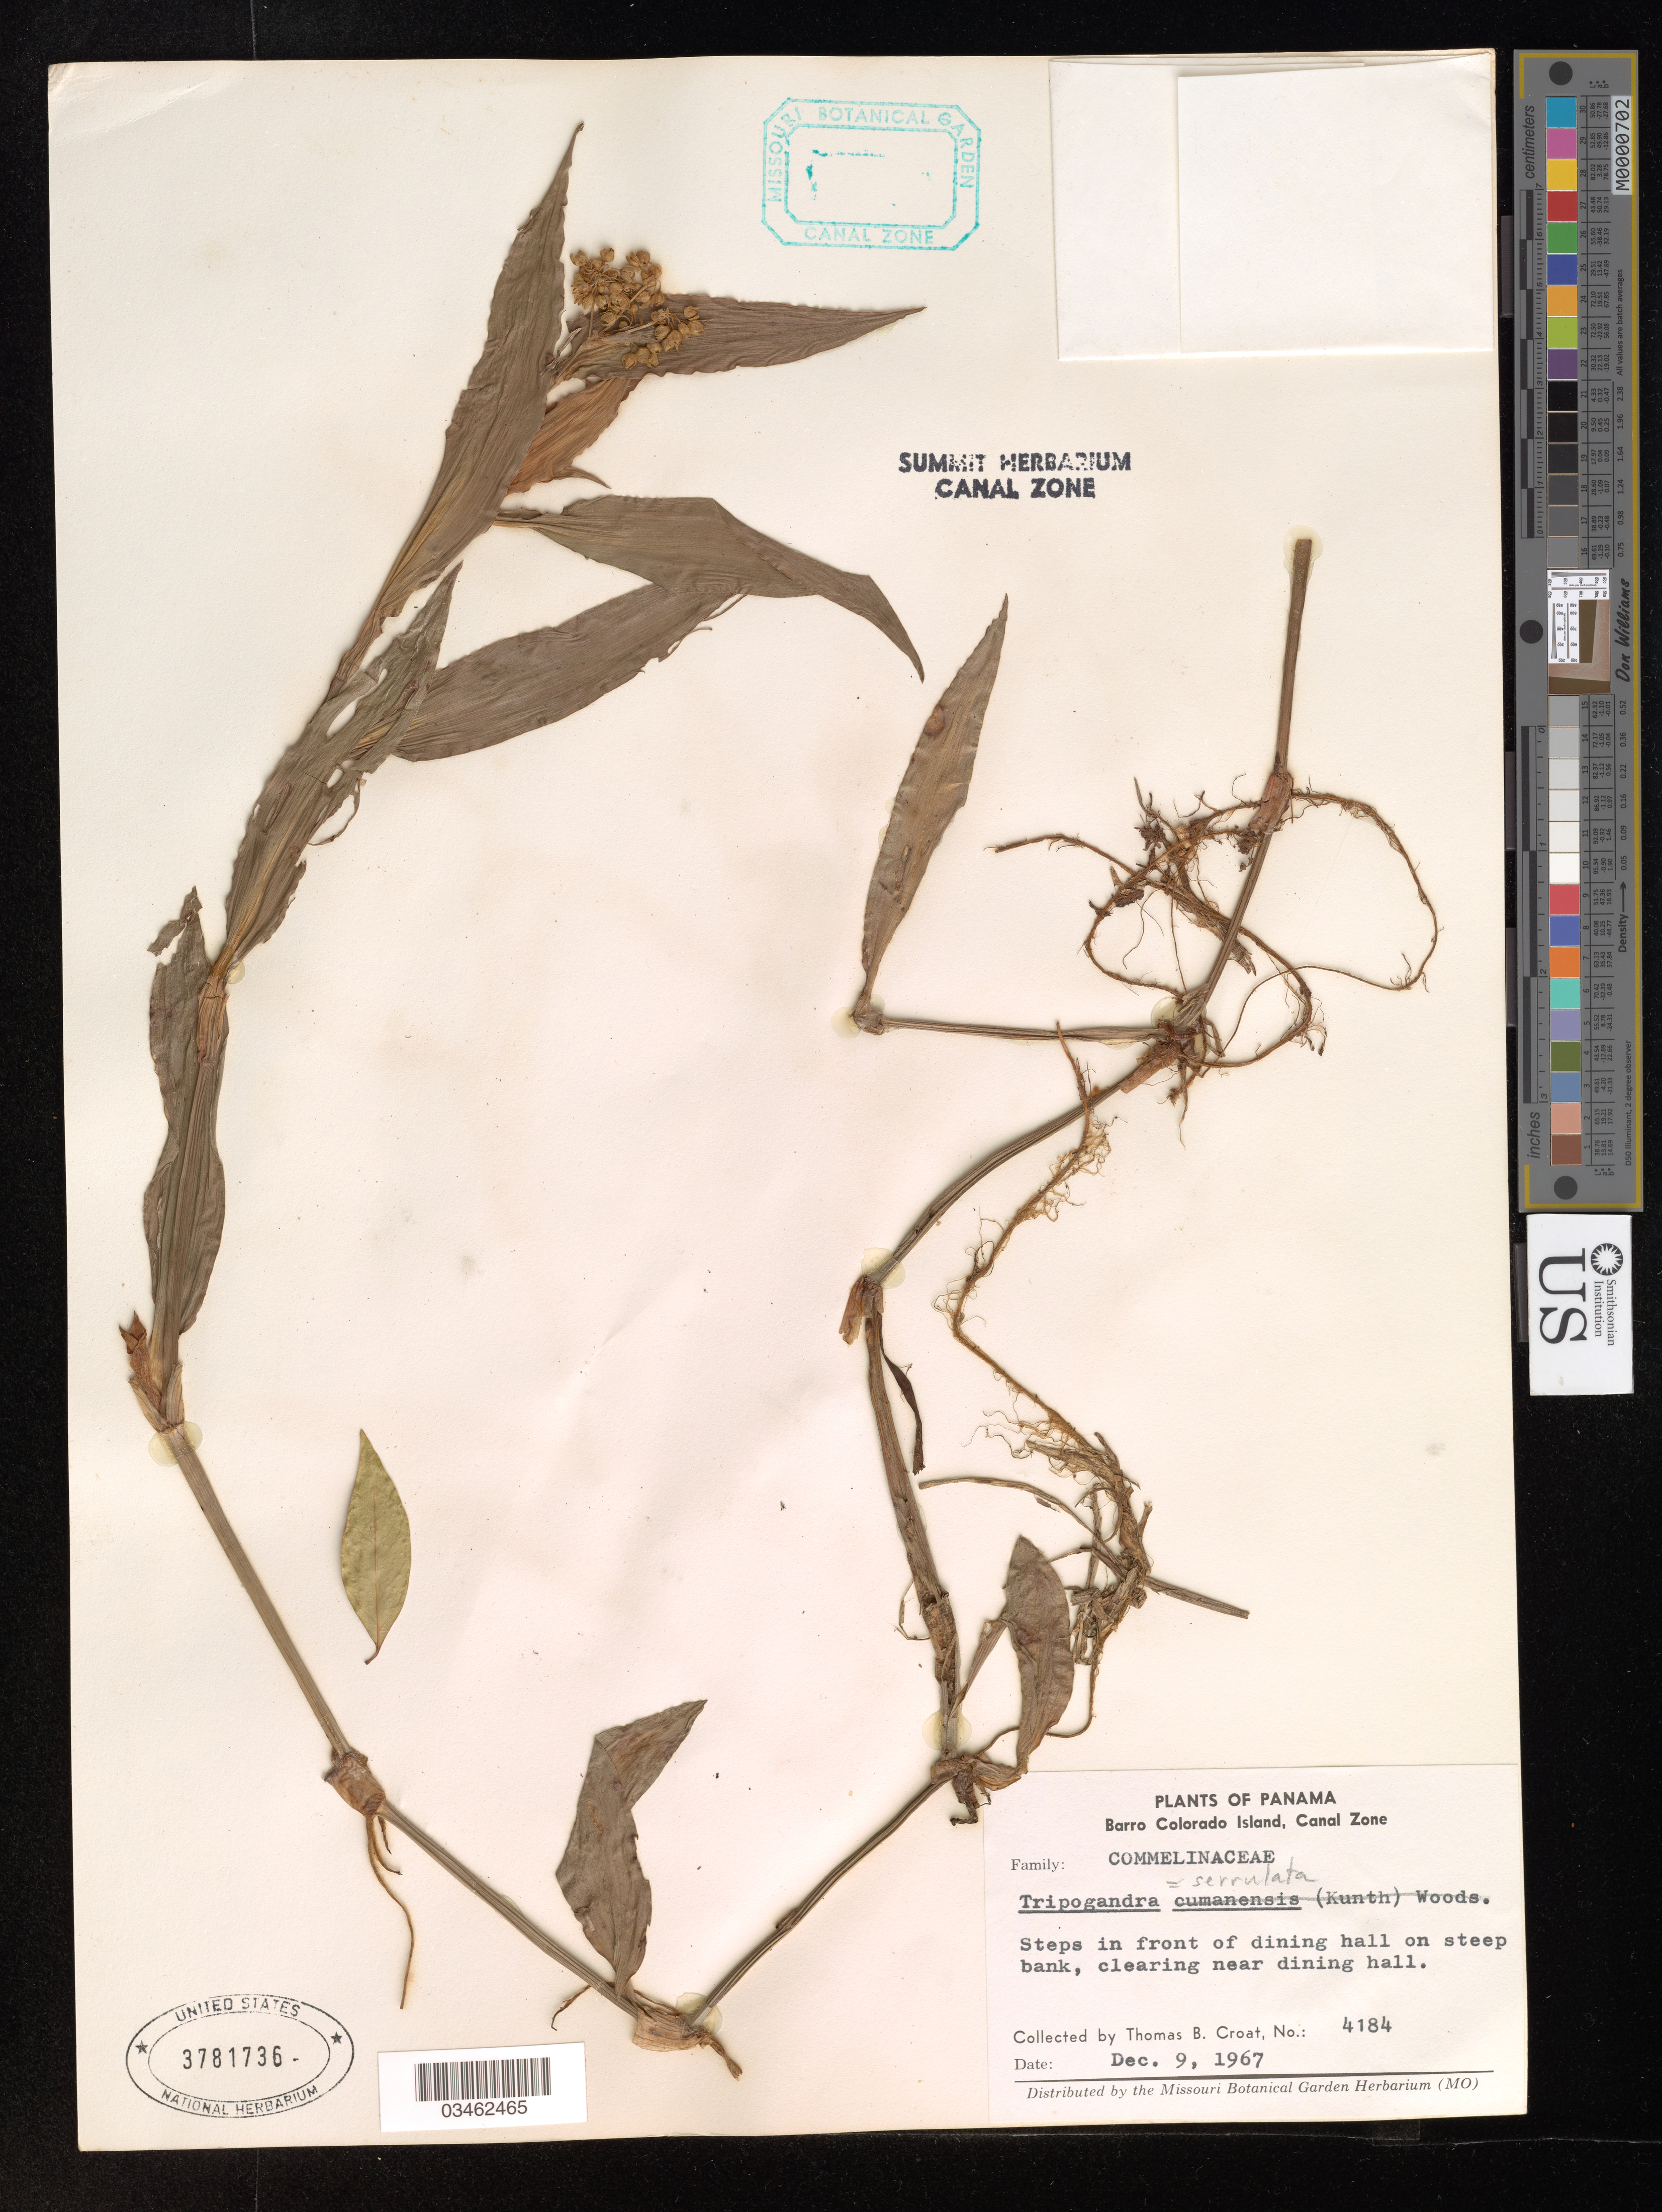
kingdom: Plantae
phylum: Tracheophyta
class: Liliopsida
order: Commelinales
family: Commelinaceae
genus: Tripogandra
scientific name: Tripogandra serrulata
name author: (Vahl) Handlos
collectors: T. B. Croat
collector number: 4184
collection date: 1967-12-09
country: Panama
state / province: Panamá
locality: Barro Colorado Island, Canal Zone.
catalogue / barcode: US 3781736